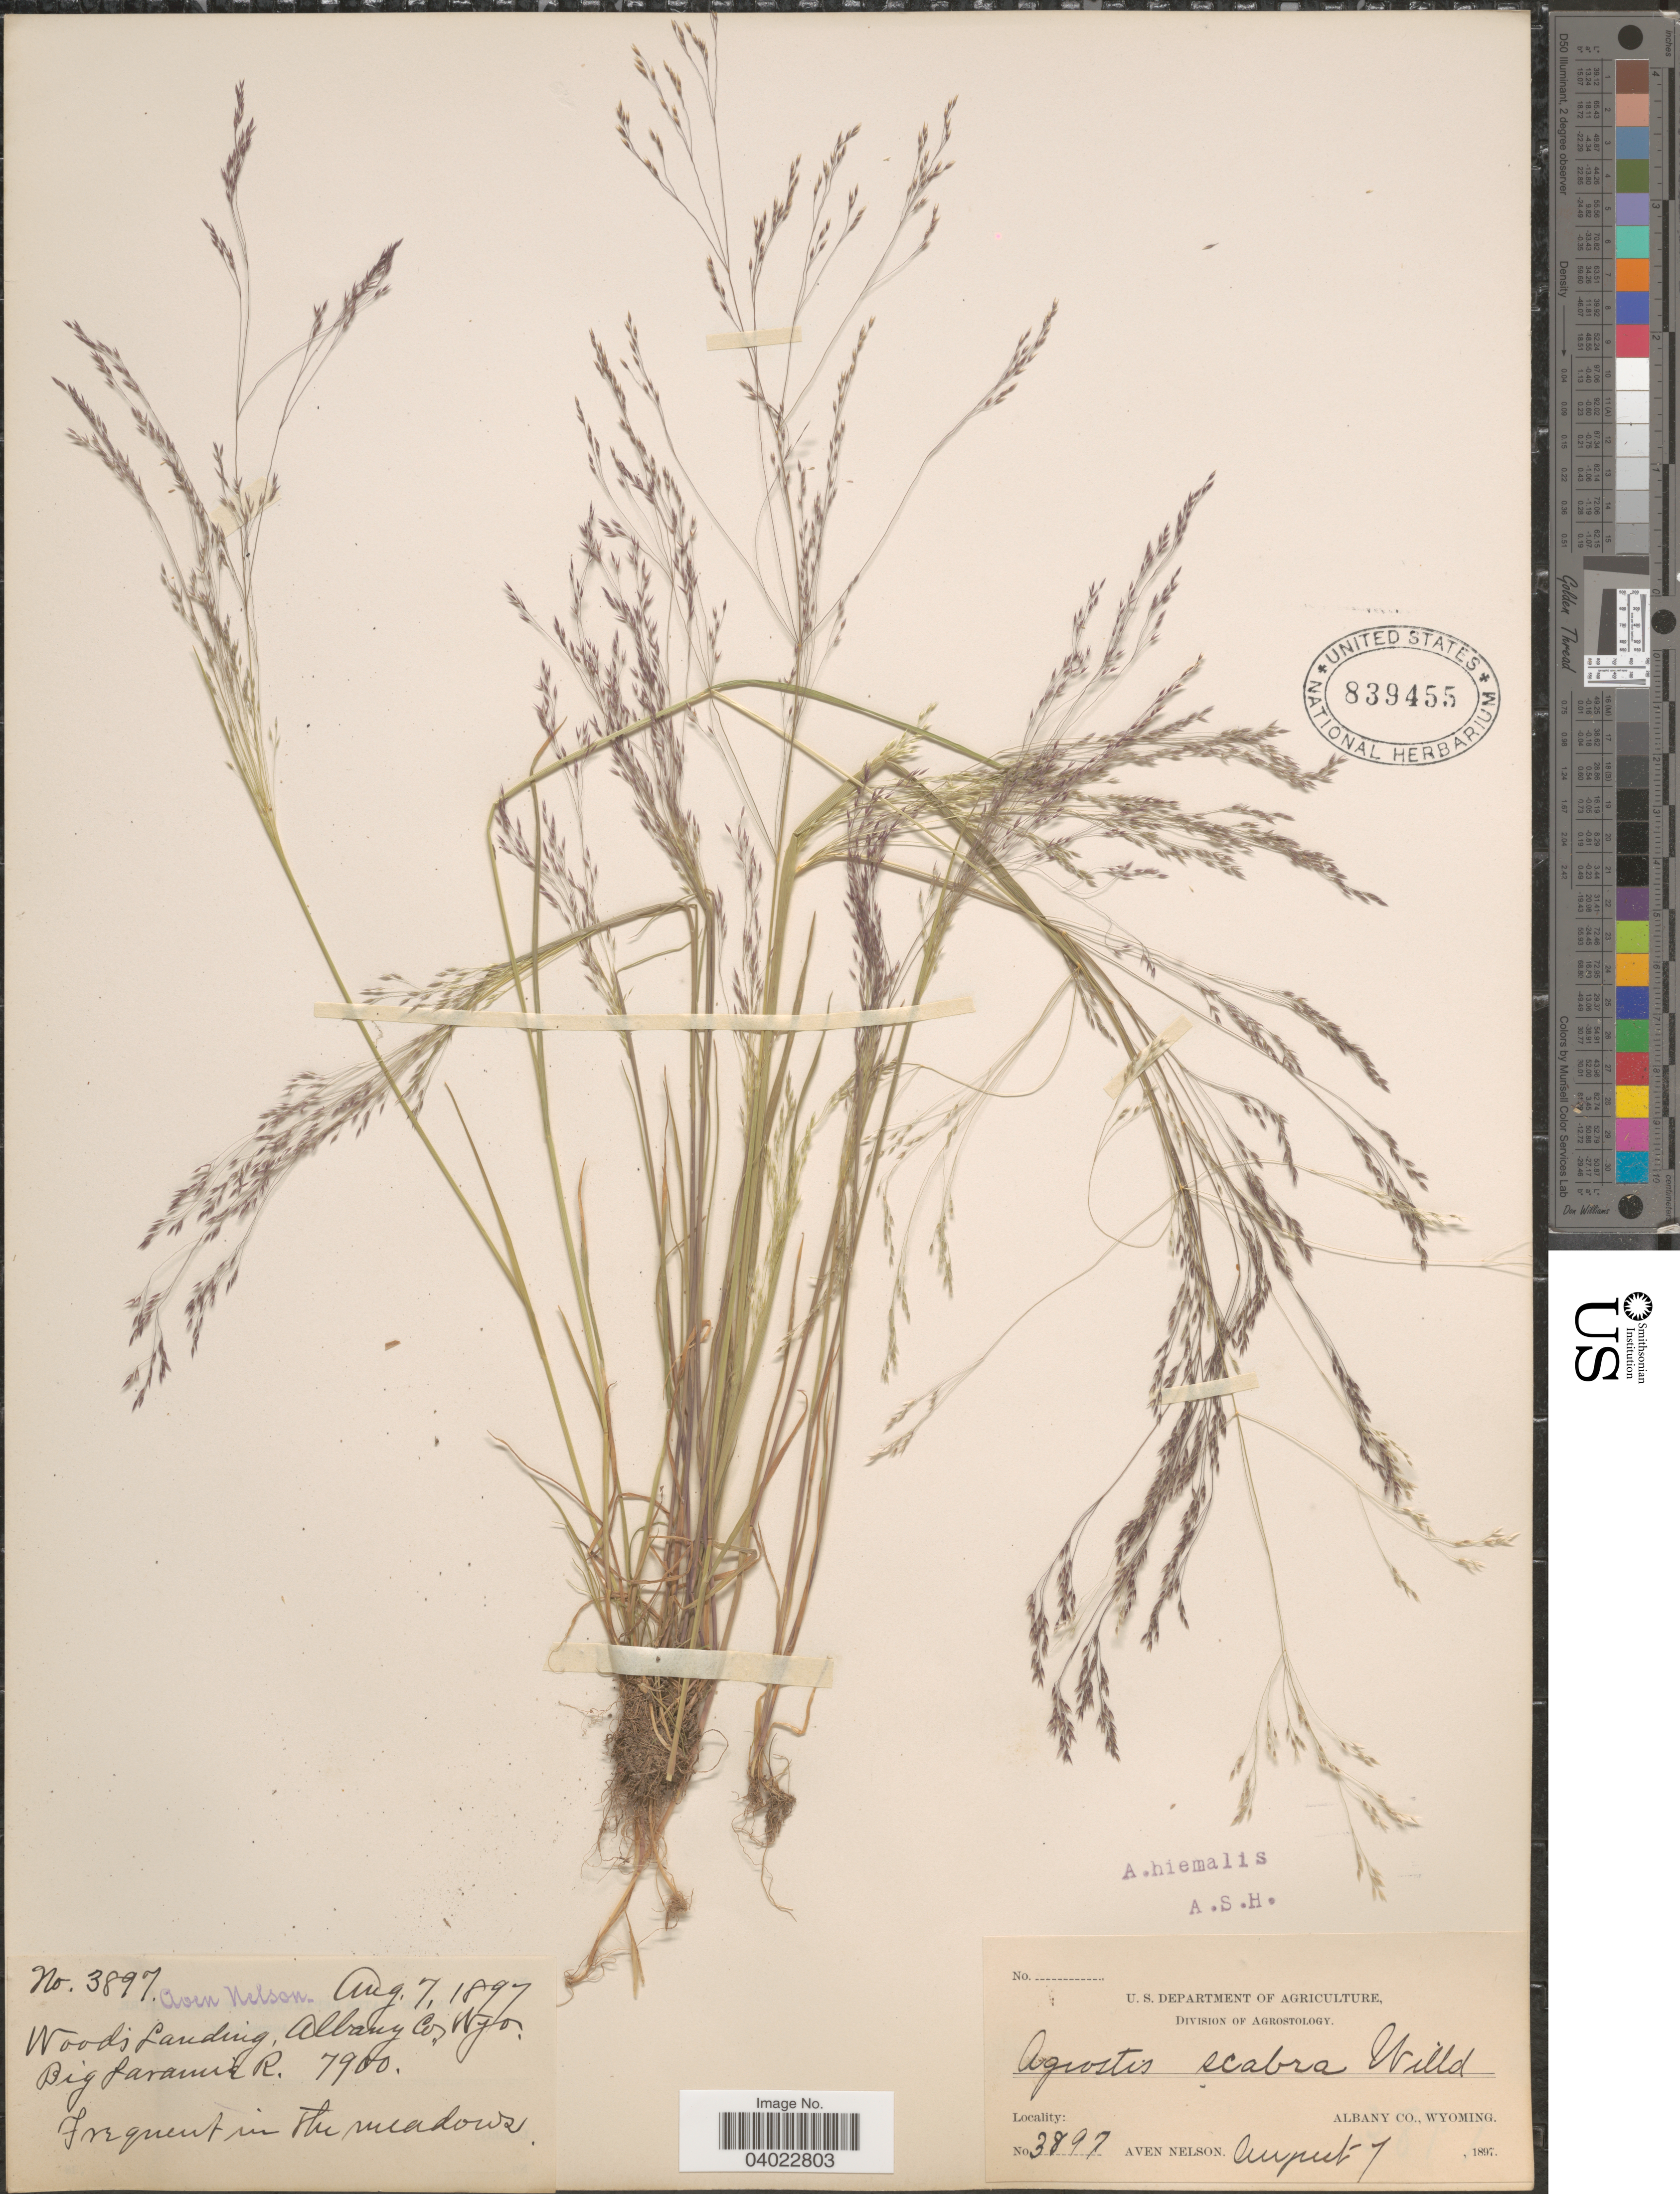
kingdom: Plantae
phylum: Tracheophyta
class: Liliopsida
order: Poales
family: Poaceae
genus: Agrostis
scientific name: Agrostis scabra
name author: Willd.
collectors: A. Nelson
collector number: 3897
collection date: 1897-08-07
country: United States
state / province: Wyoming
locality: Woods Landing, Albany Co. Big Laramie R.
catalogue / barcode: US 839455